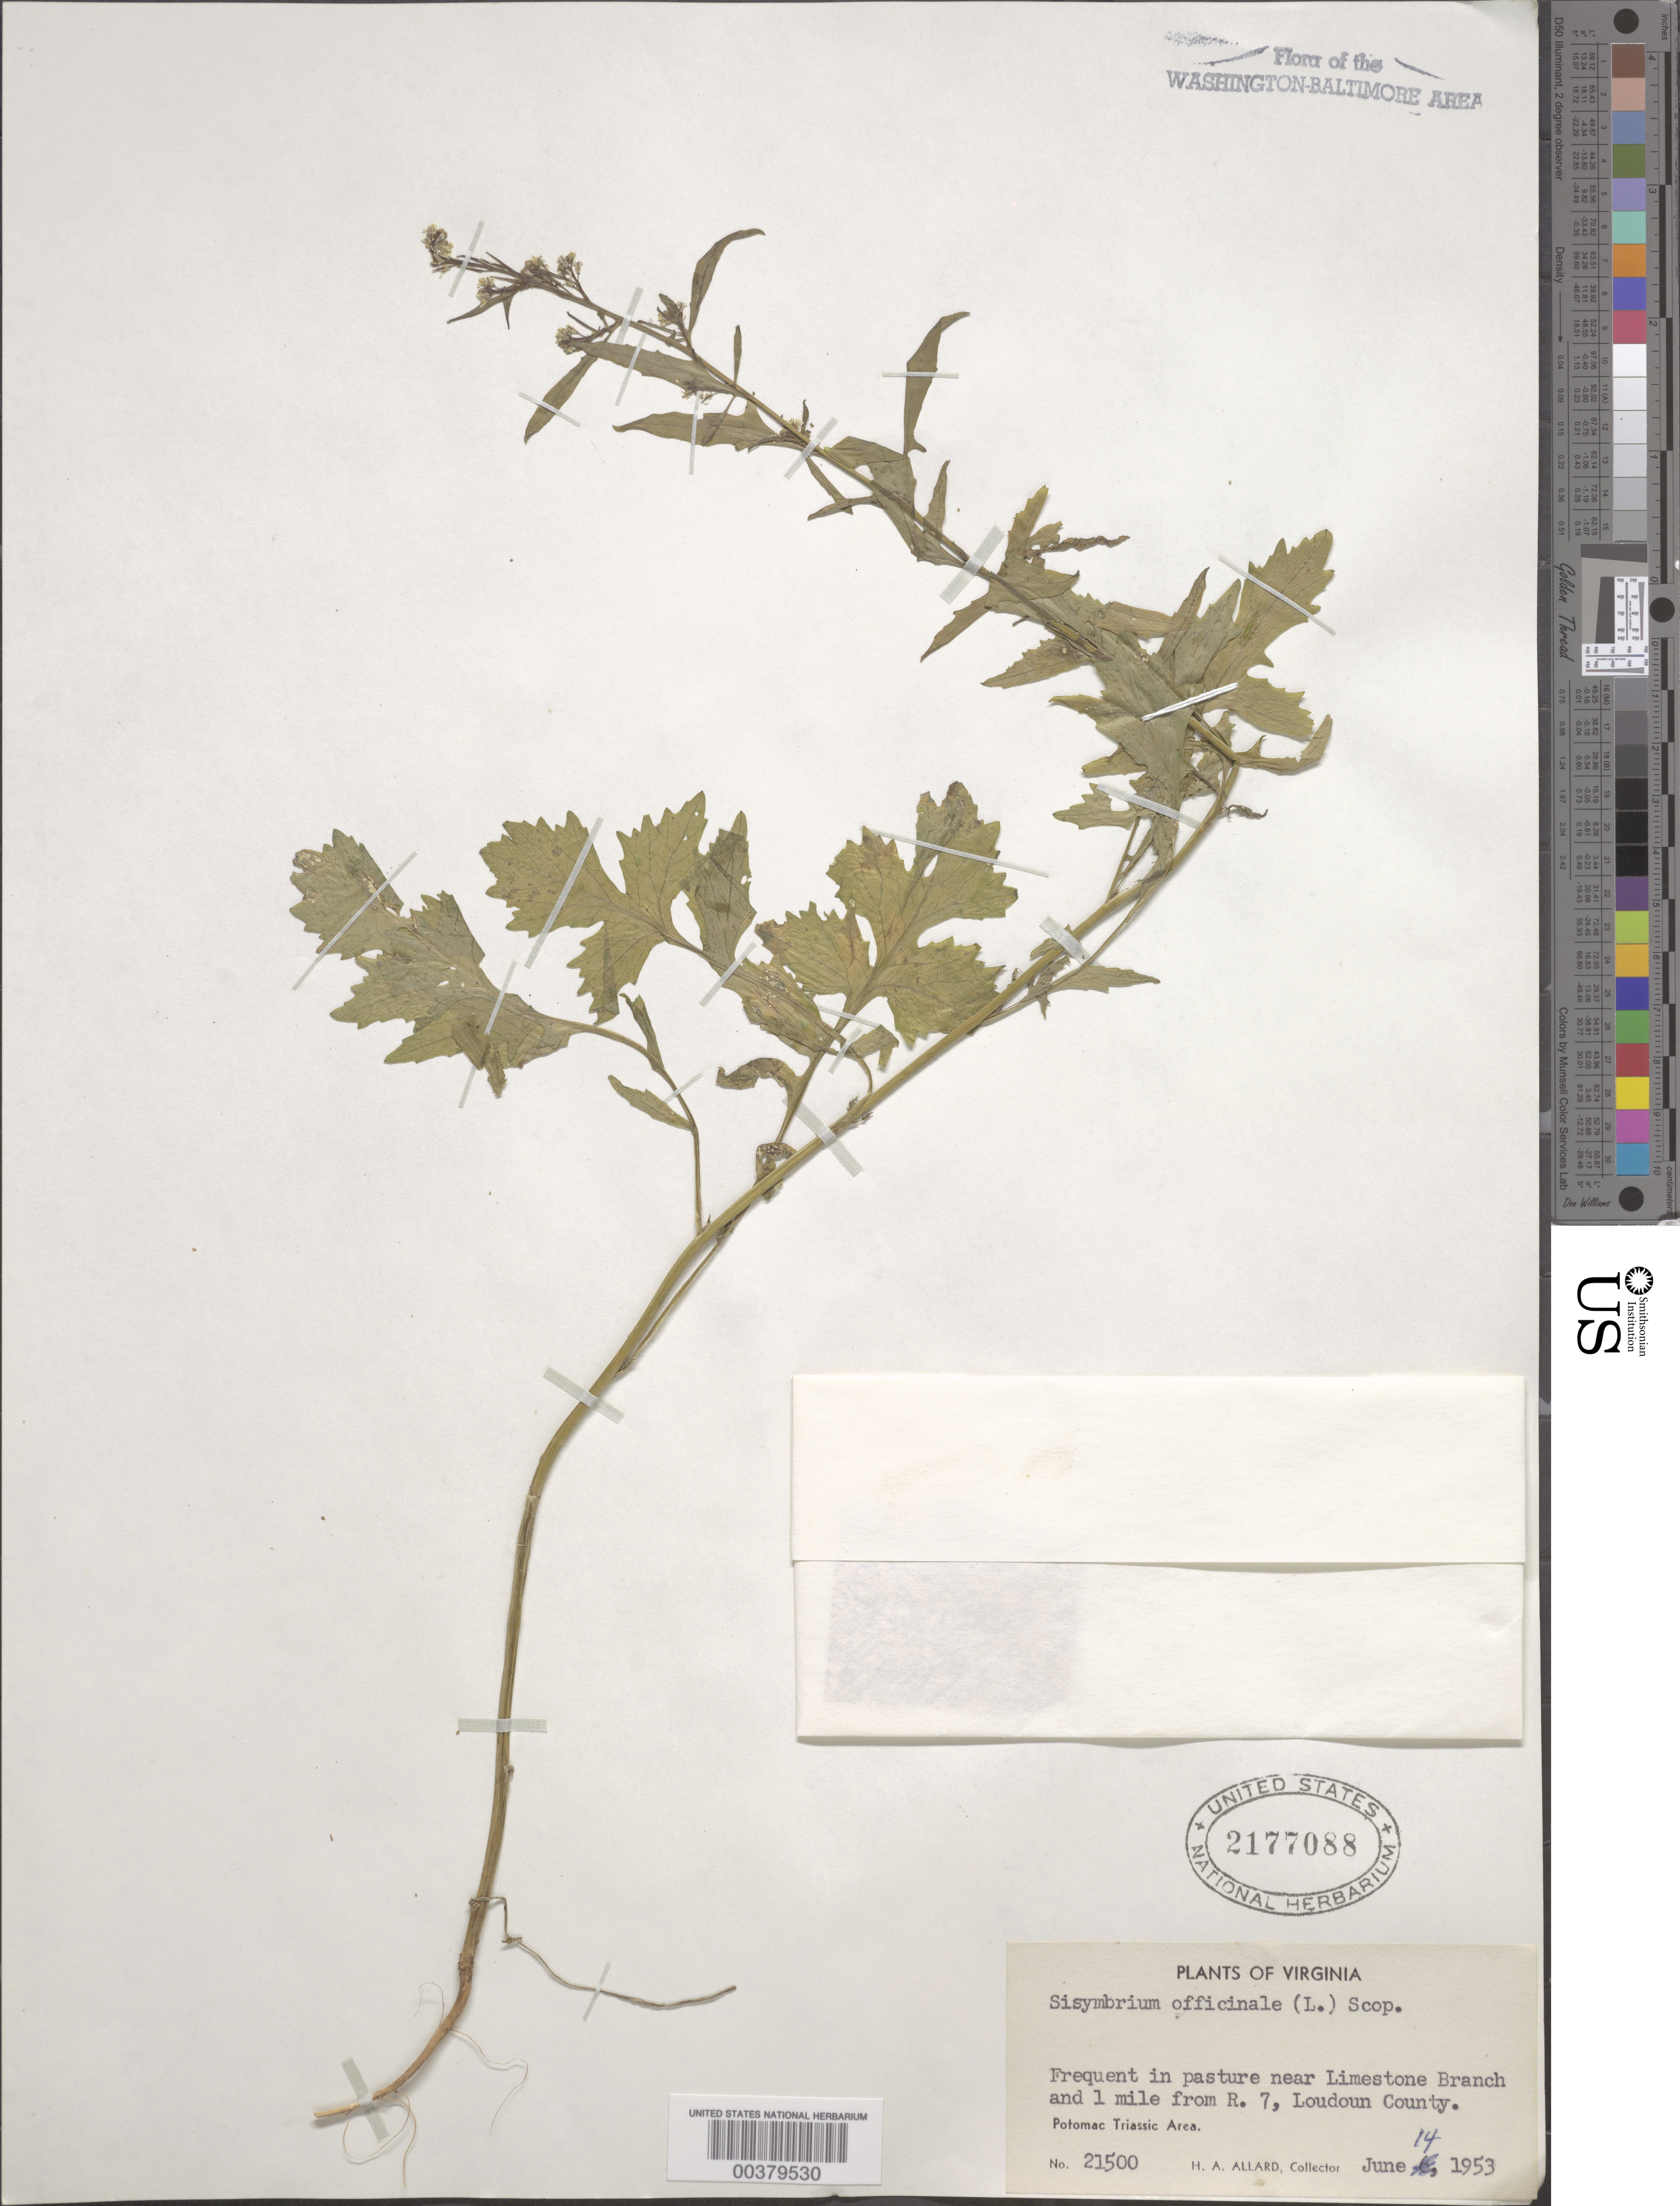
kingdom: Plantae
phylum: Tracheophyta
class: Magnoliopsida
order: Brassicales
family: Brassicaceae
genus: Sisymbrium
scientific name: Sisymbrium officinale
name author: (L.) Scop.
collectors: H. A. Allard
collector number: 21500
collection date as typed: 14 Jun 1953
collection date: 1953-06-14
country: United States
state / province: Virginia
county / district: Loudoun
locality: Limestone Branch vicinity near Route 7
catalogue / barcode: US 2177088